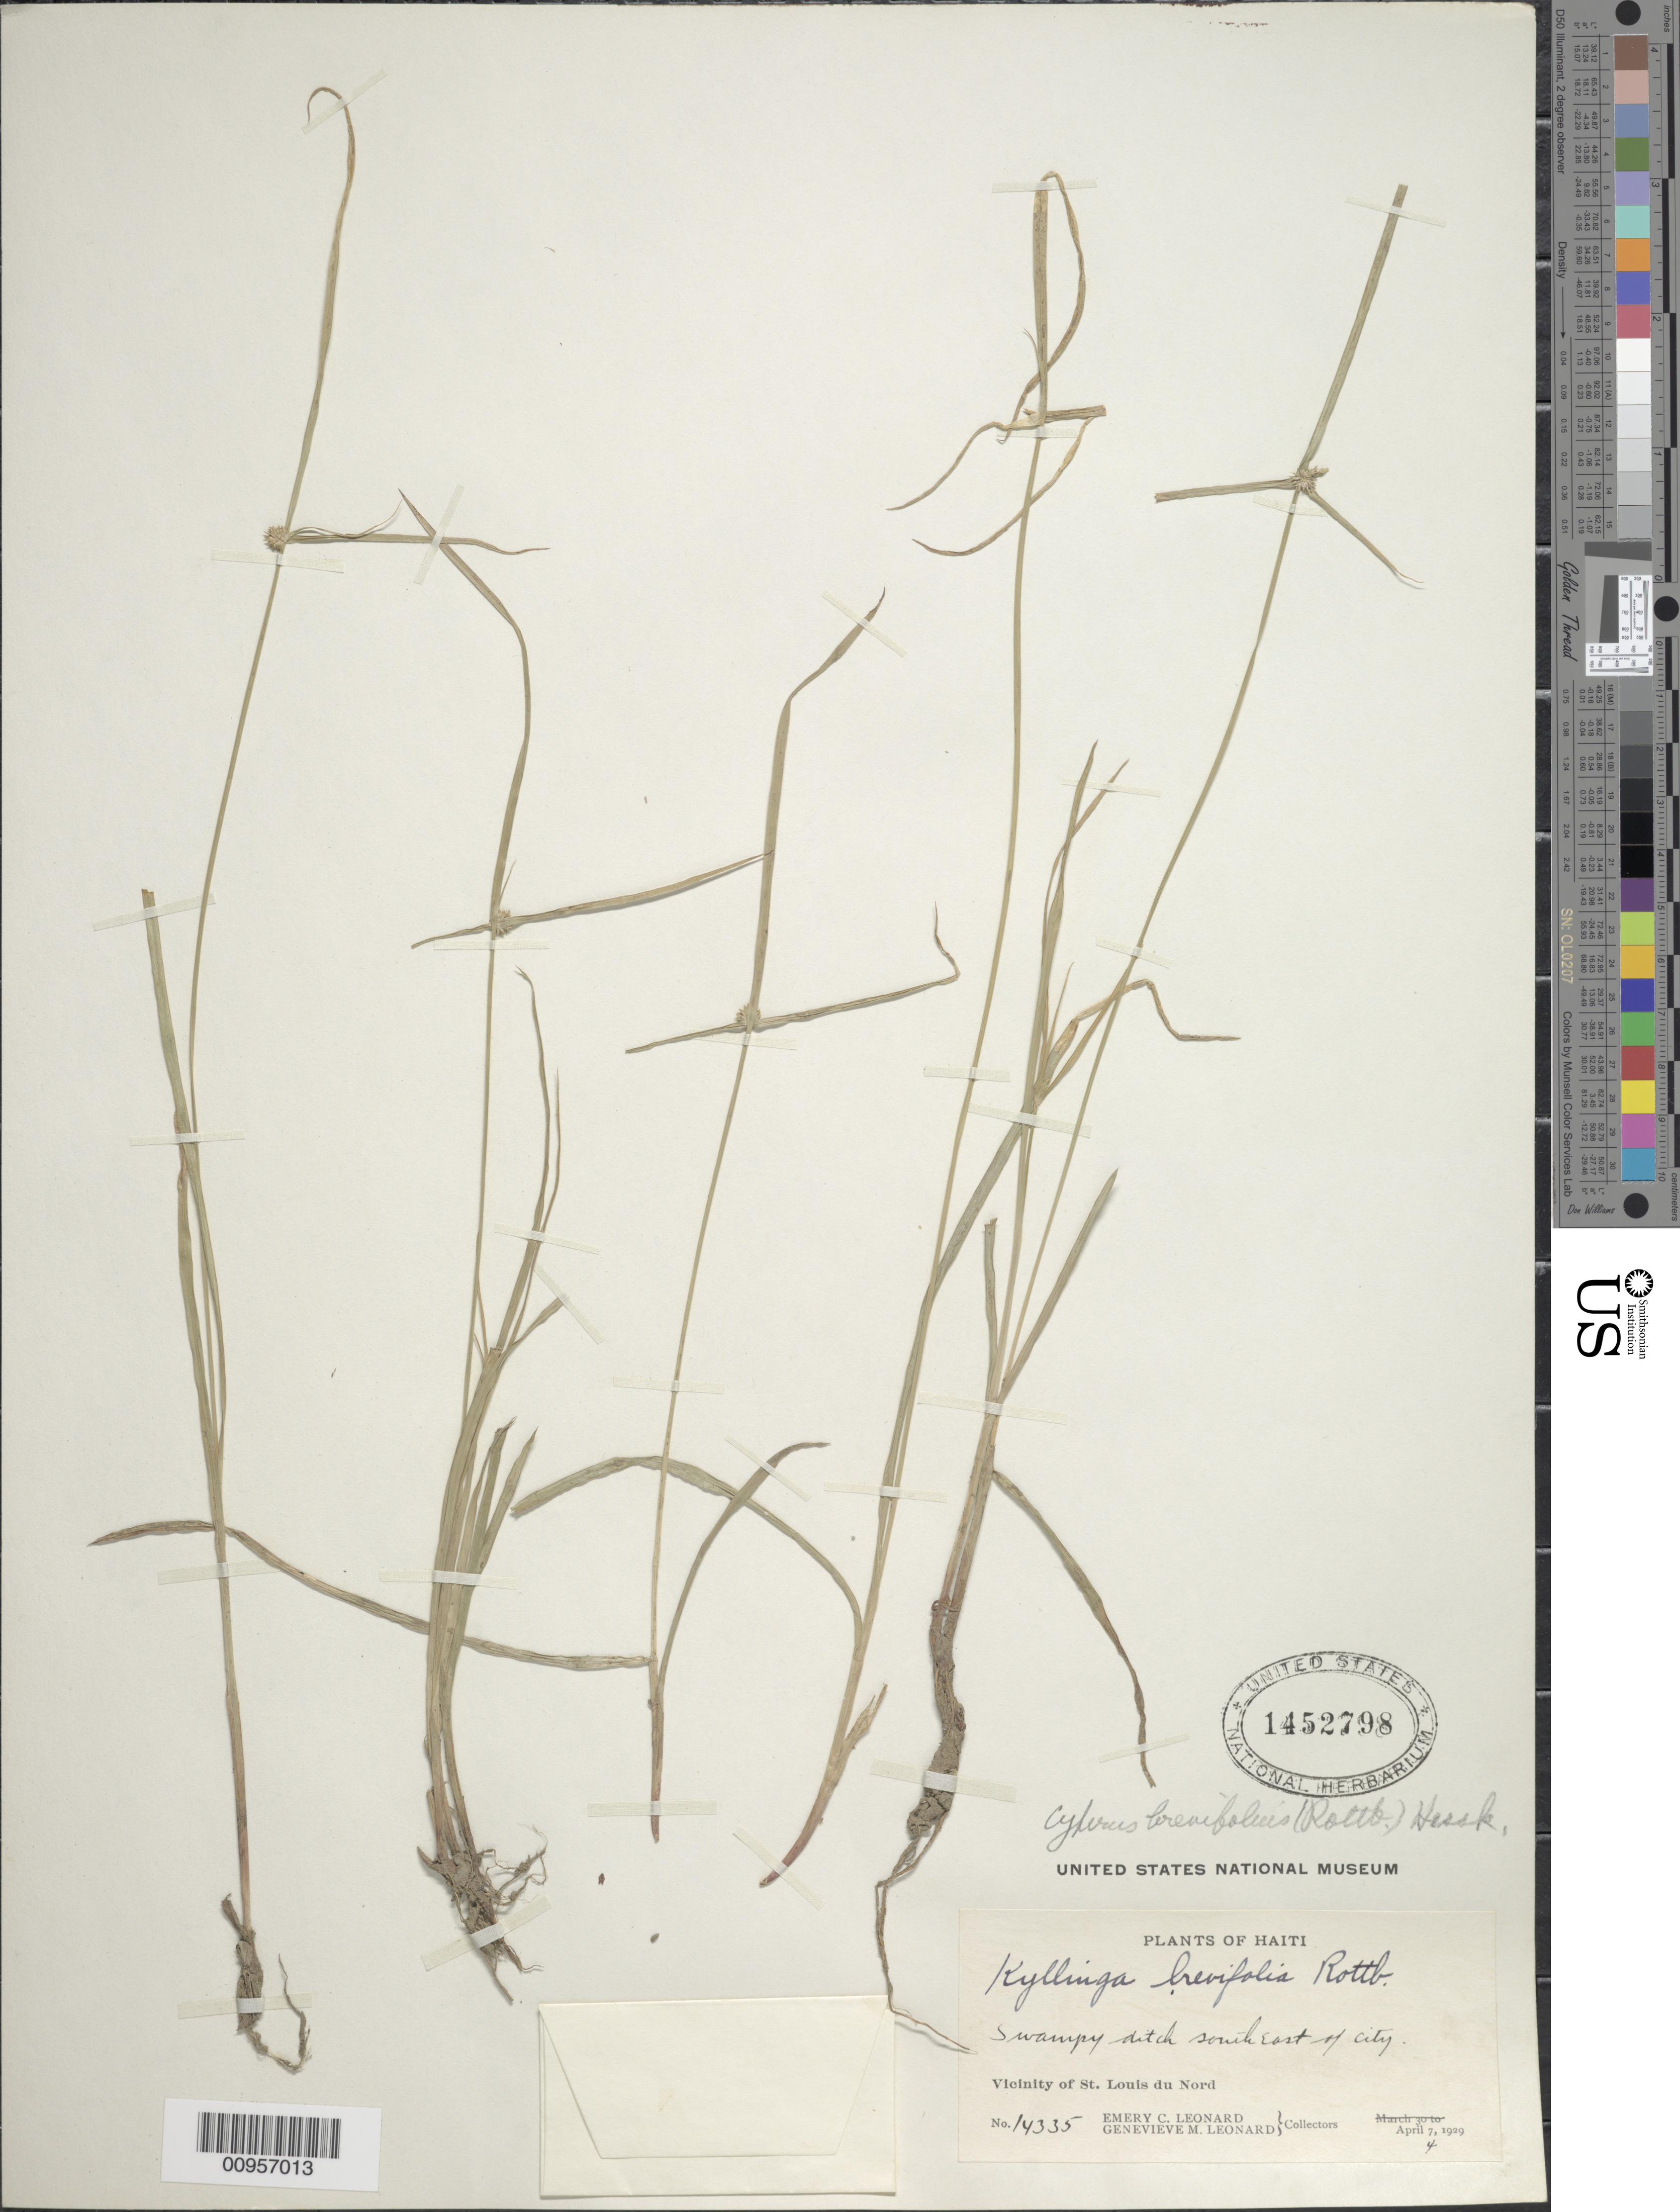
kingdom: Plantae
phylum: Tracheophyta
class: Liliopsida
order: Poales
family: Cyperaceae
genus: Cyperus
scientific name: Cyperus brevifolius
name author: (Rottb.) Hassk.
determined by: Strong, M. T., (US), Smithsonian Institution - National Museum of Natural History (UNITED STATES)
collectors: E. C. Leonard & G. M. Leonard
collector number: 14335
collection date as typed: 04 Apr 1929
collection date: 1929-04-04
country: Haiti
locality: Vicinity of St. Louis du Nord, ditch SE of city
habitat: Swampy ditch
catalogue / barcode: US 1452798